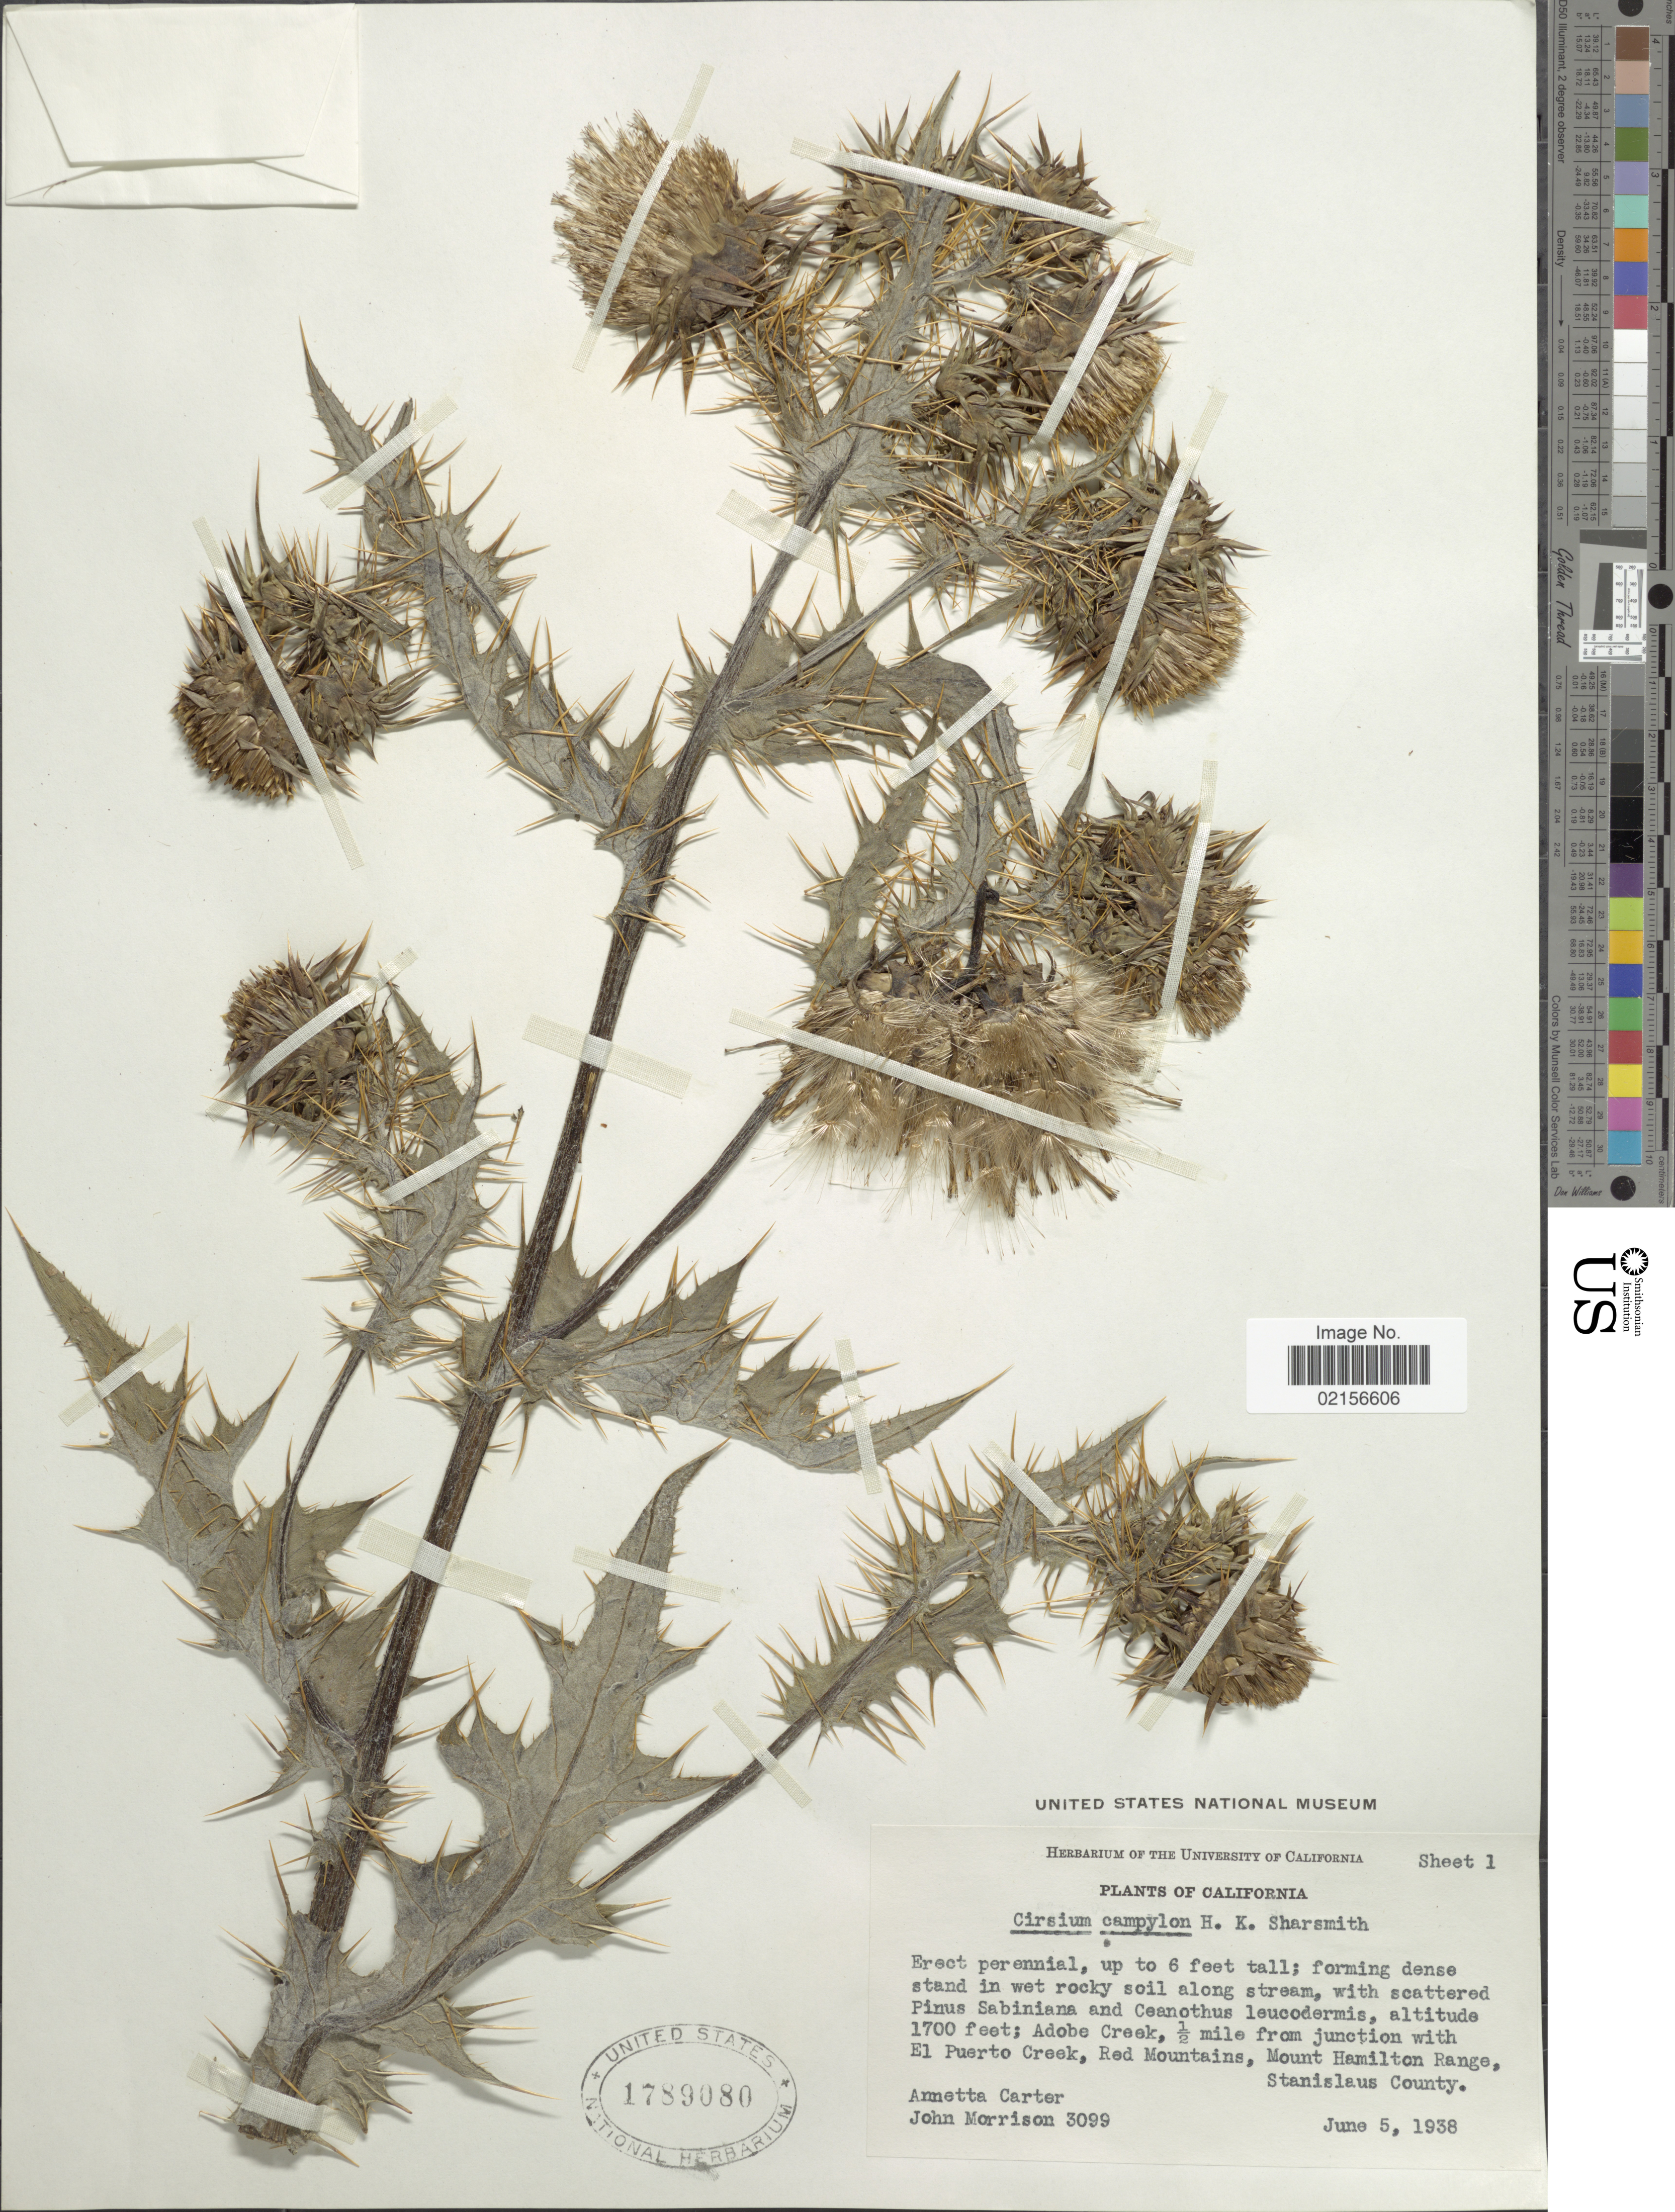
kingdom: Plantae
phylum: Tracheophyta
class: Magnoliopsida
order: Asterales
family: Asteraceae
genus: Cirsium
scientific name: Cirsium fontinale var. campylon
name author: (H. Sharsm.) Pilz ex D.J. Keil & C.E. Turner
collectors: A. Carter & J. Morrison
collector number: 3099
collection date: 1938-06-05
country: United States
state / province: California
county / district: Stanislaus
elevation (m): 518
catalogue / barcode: US 1789080